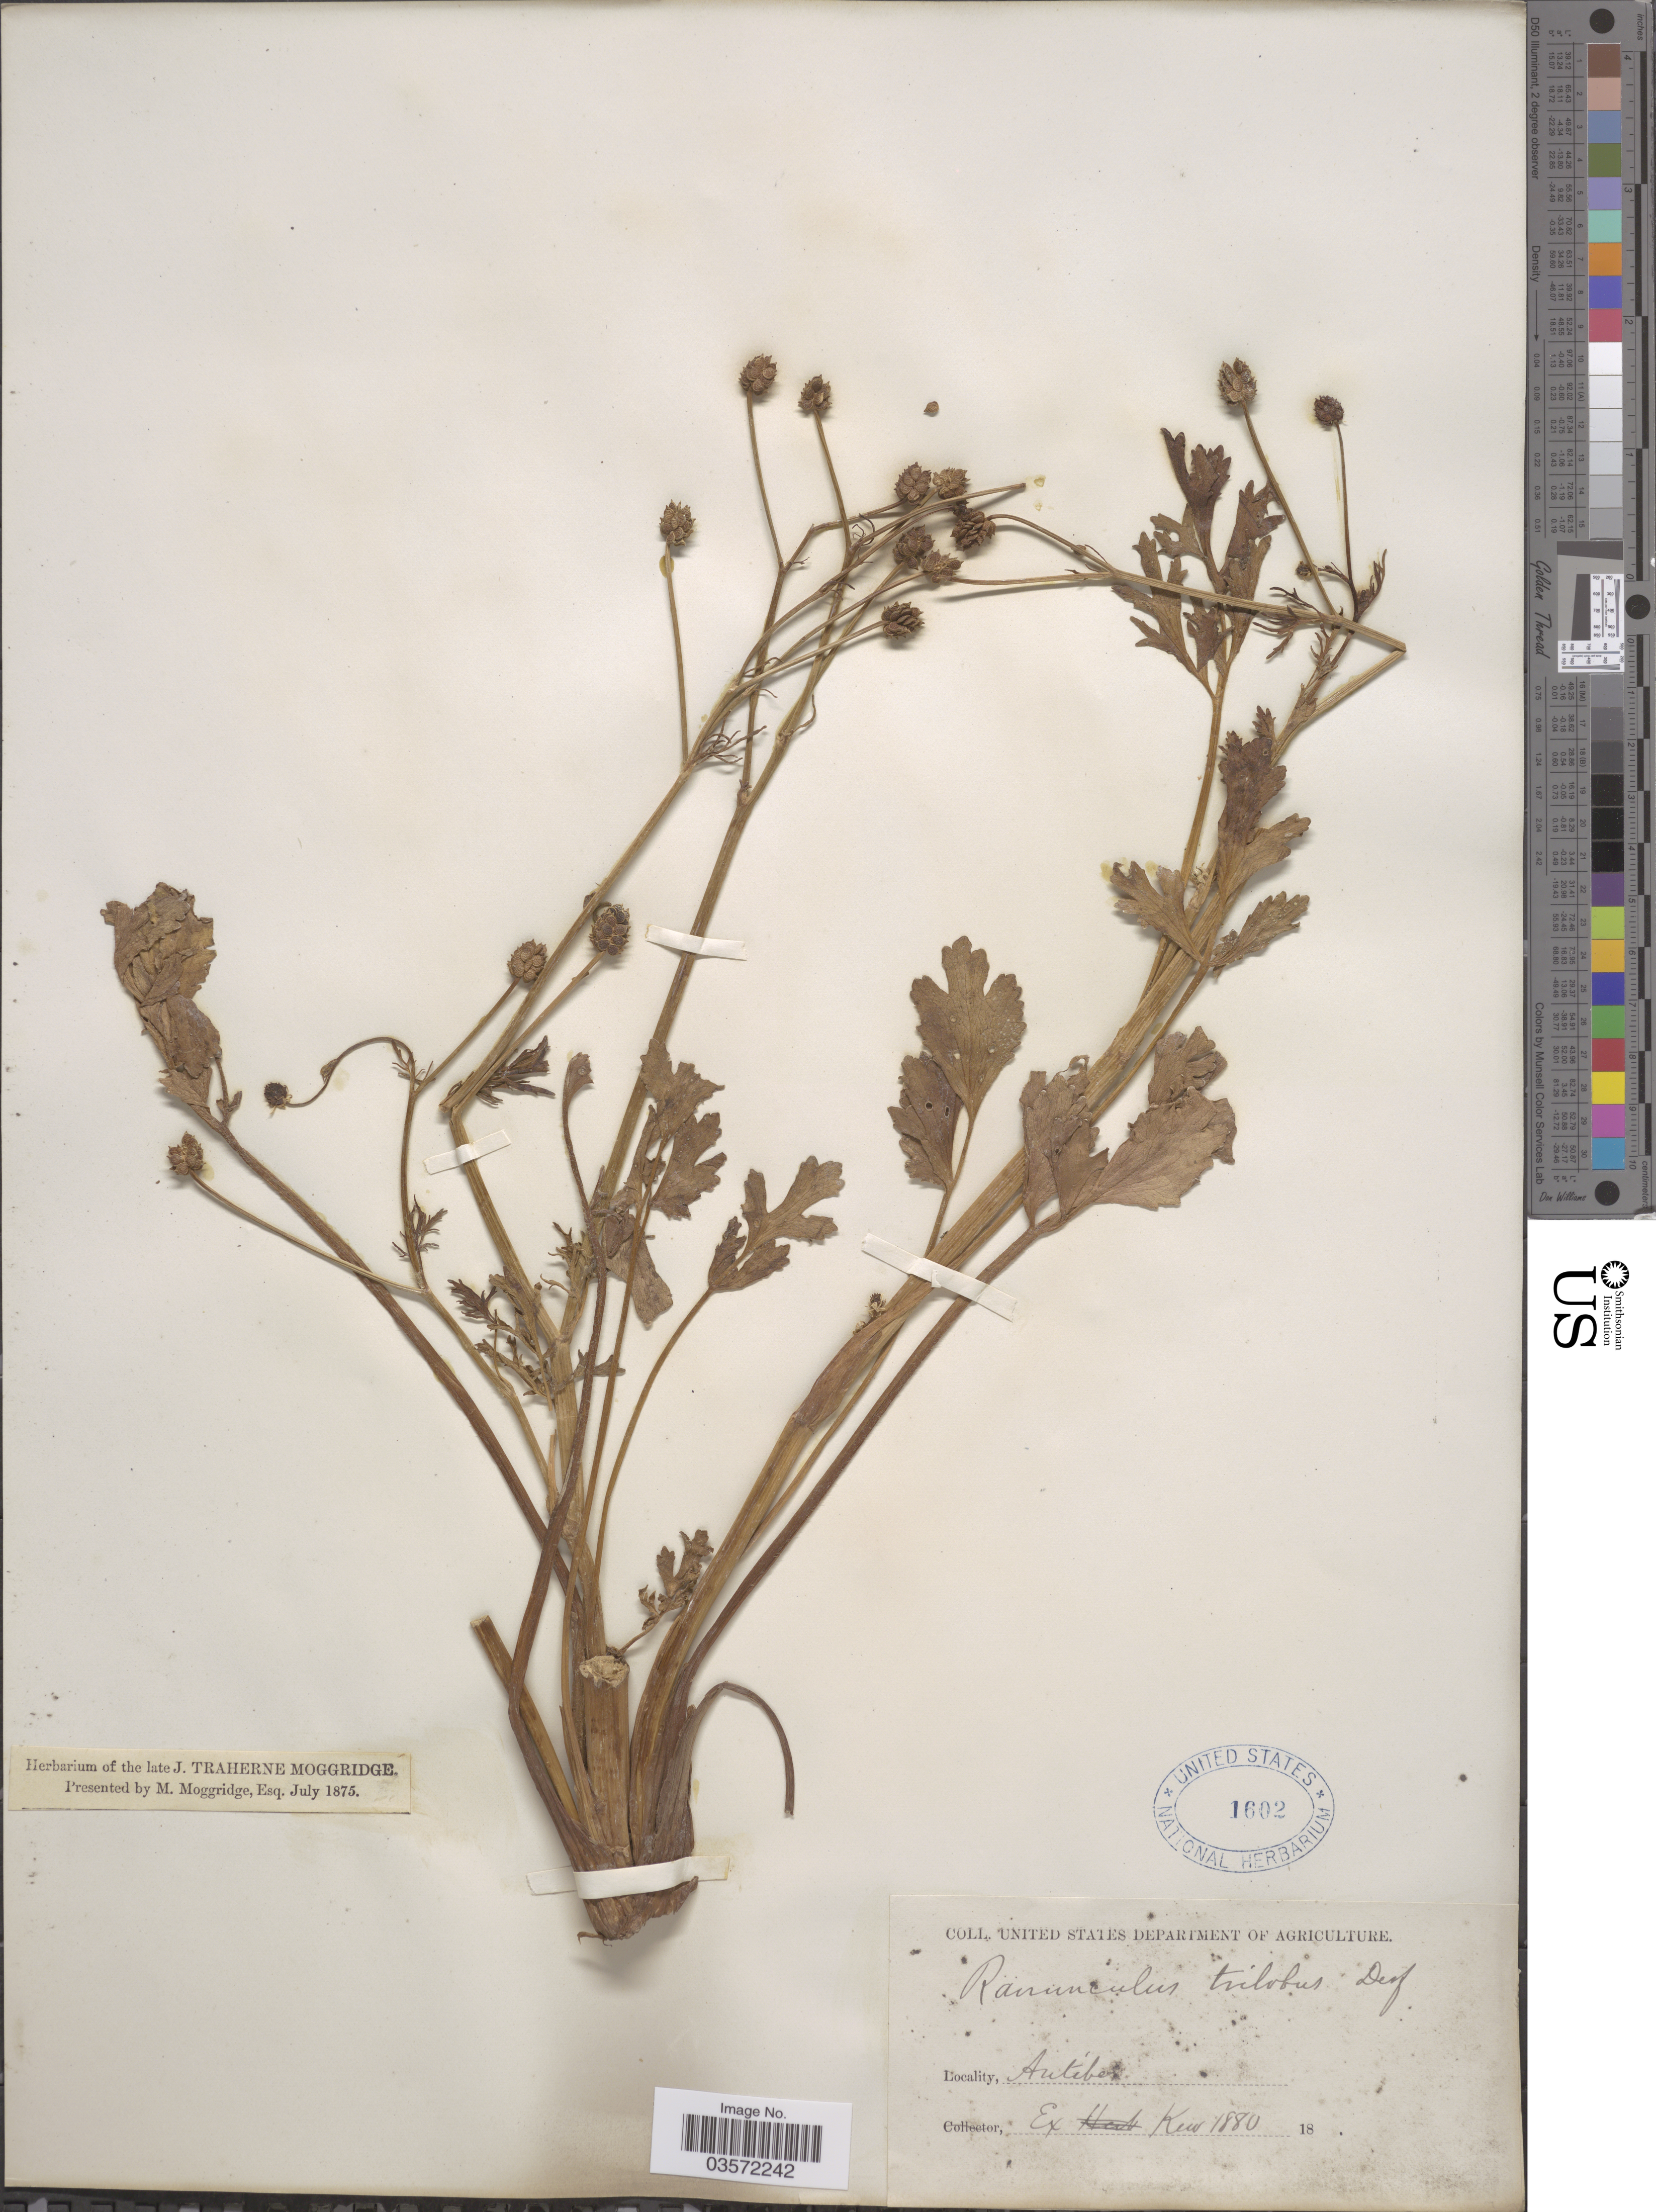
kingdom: Plantae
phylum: Tracheophyta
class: Magnoliopsida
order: Ranunculales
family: Ranunculaceae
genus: Ranunculus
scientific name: Ranunculus trilobus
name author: Desf.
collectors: ex herb. J.T. Moggridge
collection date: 1880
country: France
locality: Antibes.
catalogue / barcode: US 1602